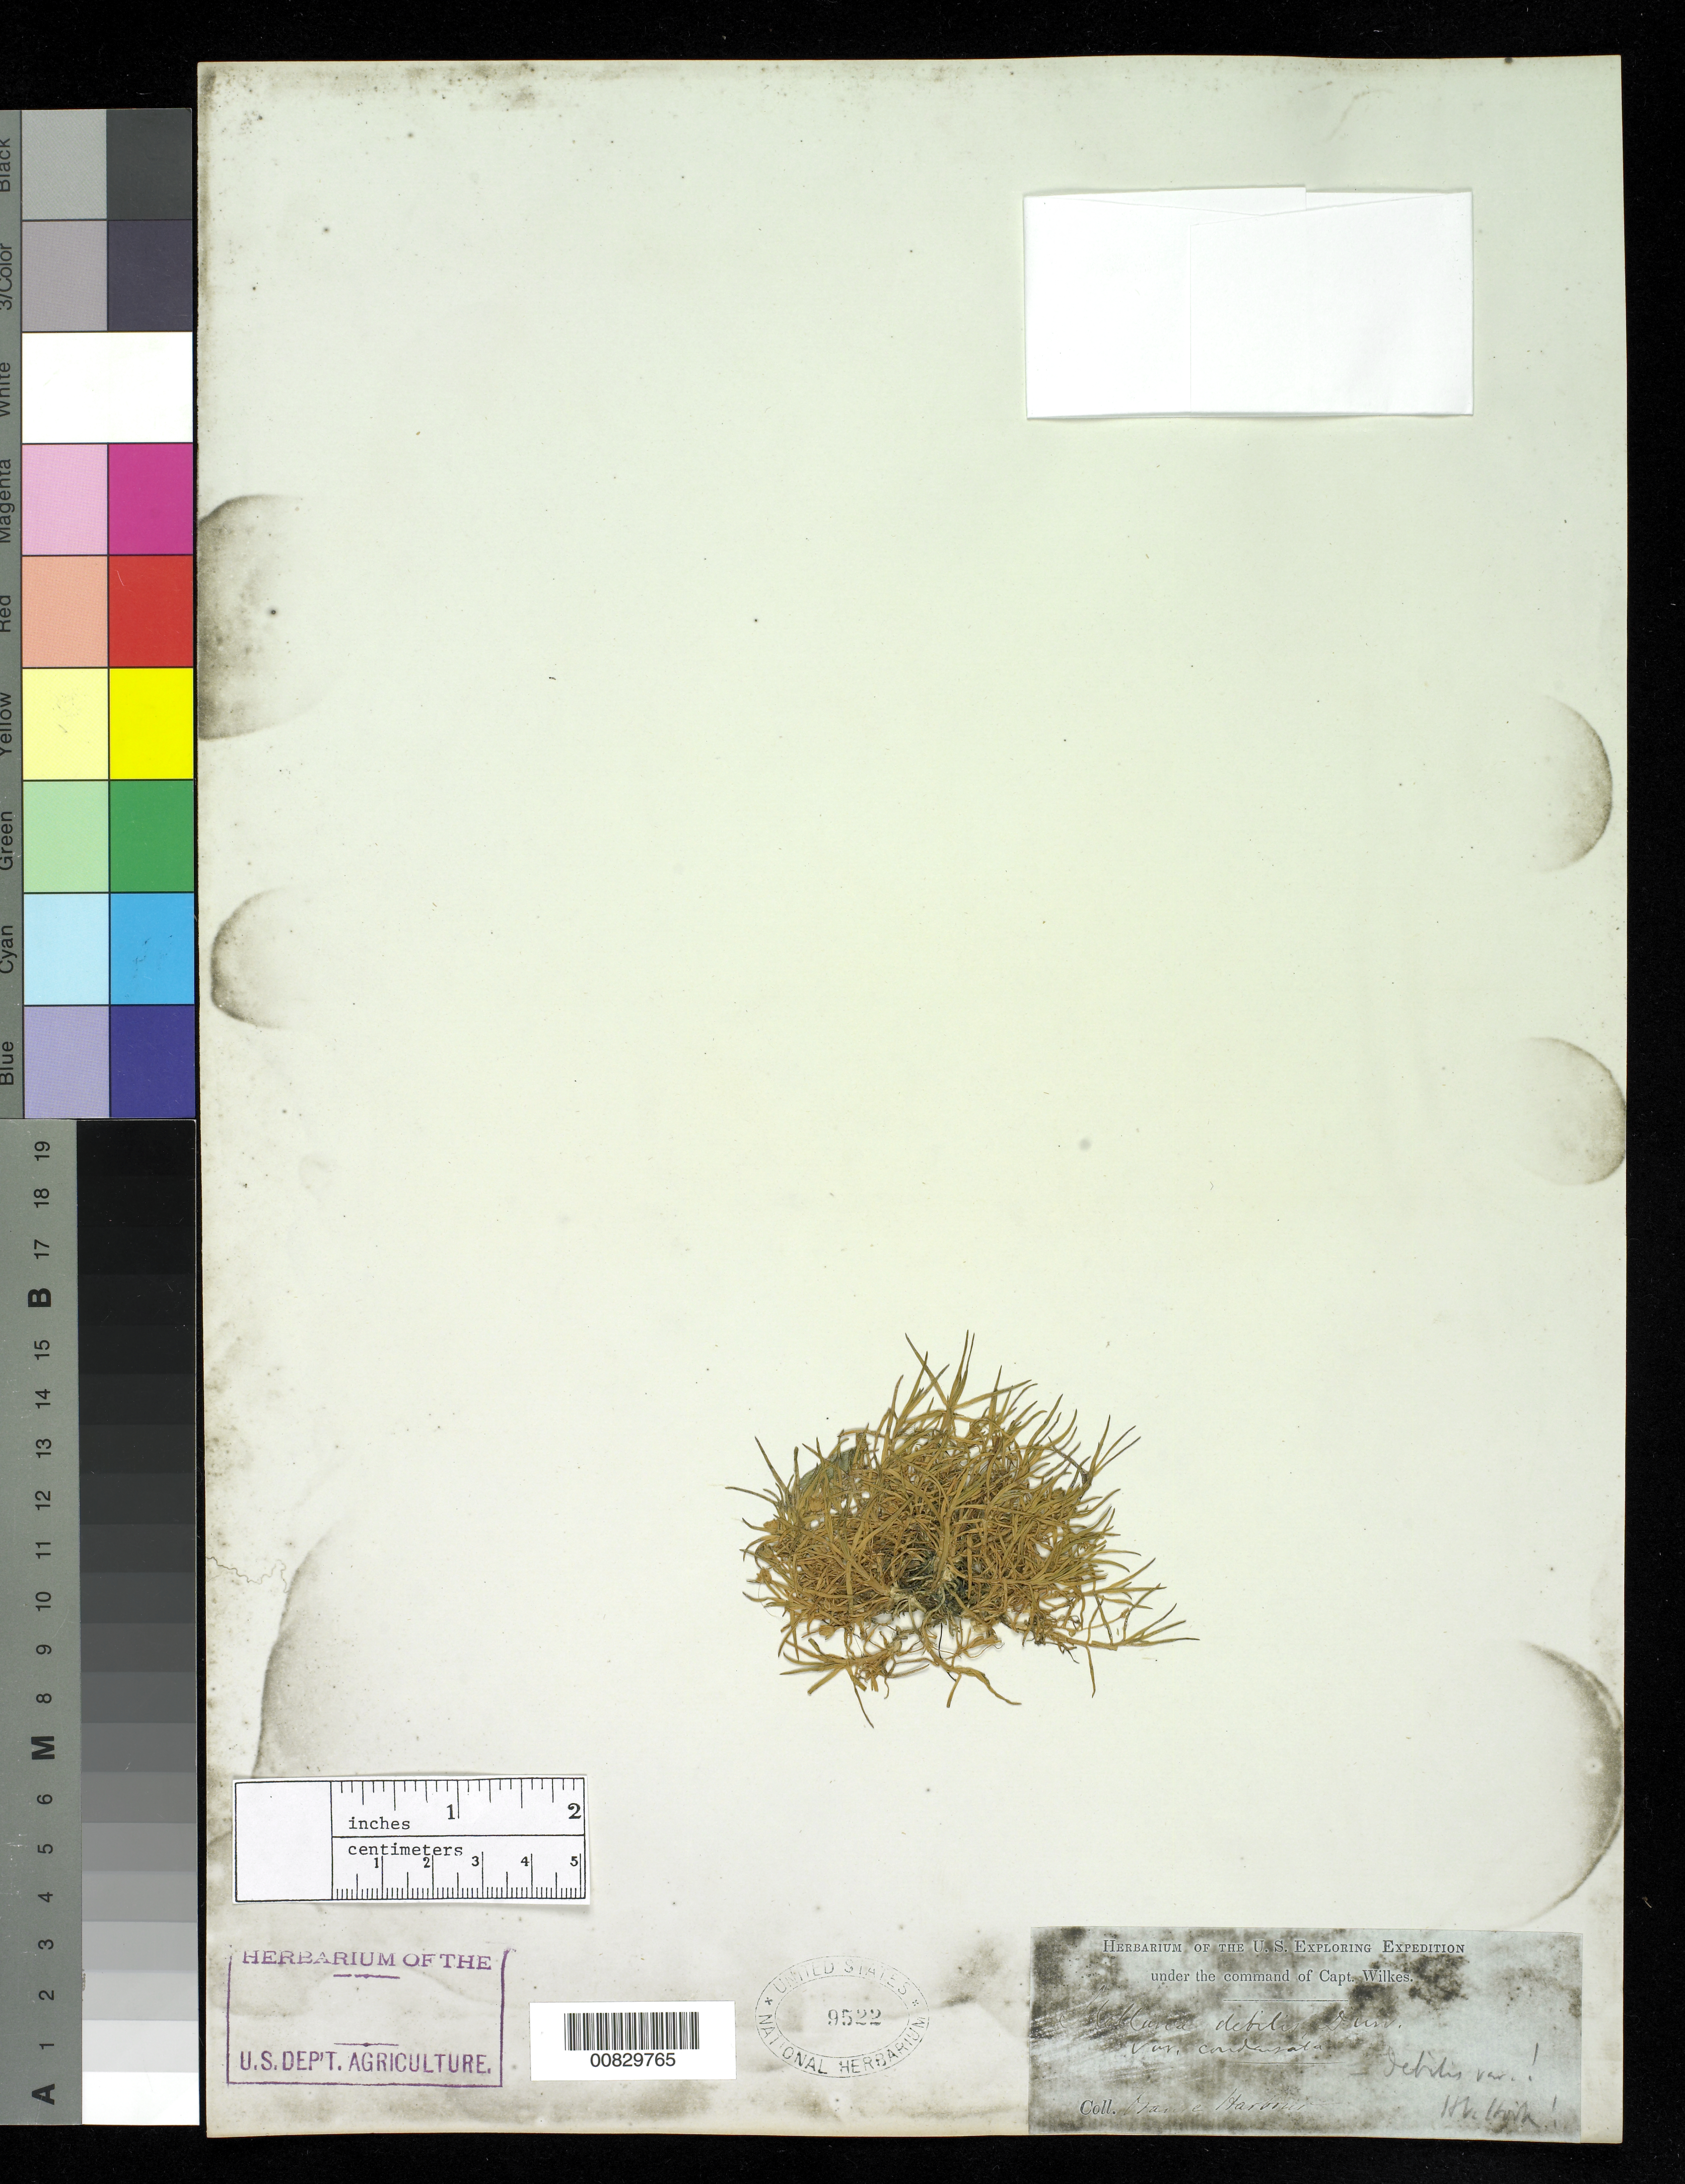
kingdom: Plantae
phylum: Tracheophyta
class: Magnoliopsida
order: Caryophyllales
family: Caryophyllaceae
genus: Stellaria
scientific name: Stellaria debilis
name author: d'Urv.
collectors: Wilkes Explor. Exped.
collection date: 1838/1842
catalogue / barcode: US 9522